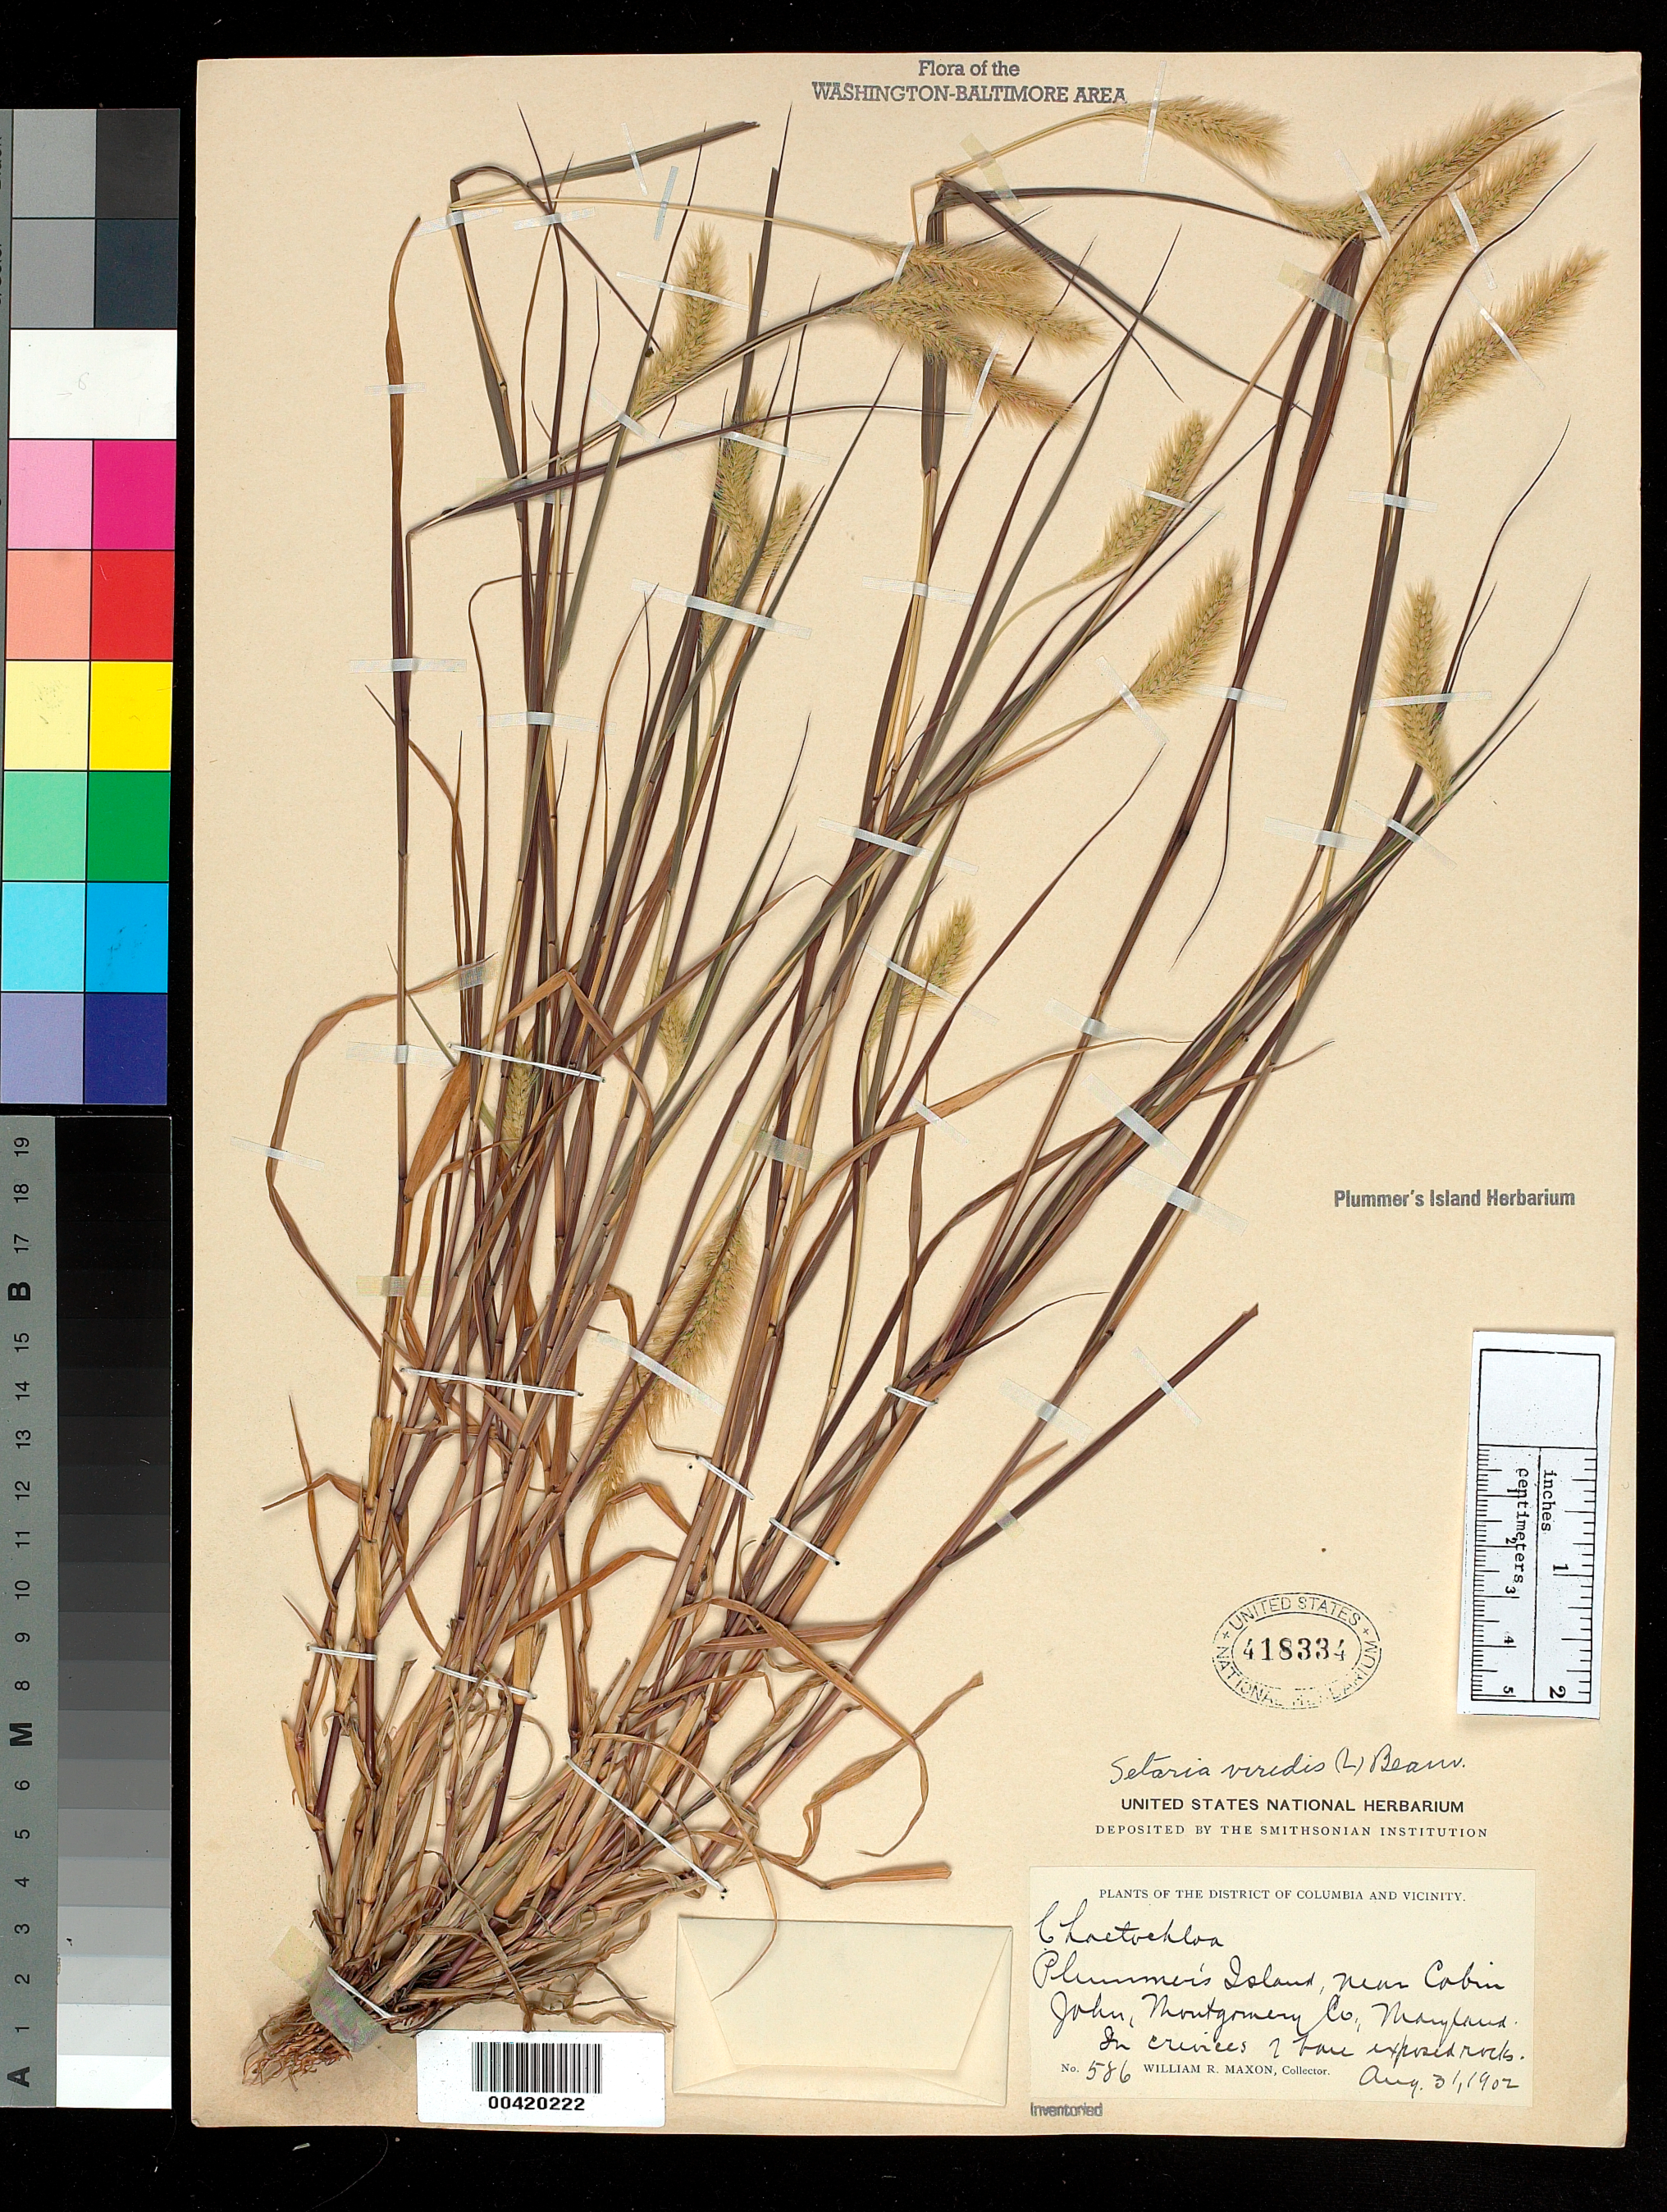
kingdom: Plantae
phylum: Tracheophyta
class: Liliopsida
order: Poales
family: Poaceae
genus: Setaria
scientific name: Setaria viridis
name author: (L.) P. Beauv.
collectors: W. R. Maxon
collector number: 586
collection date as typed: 31 Aug 1902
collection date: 1902-08-31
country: United States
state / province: Maryland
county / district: Montgomery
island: Plummers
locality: Plummer's Island C. & O. Canal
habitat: In crevices of bare exposed rocks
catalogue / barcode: US 418334